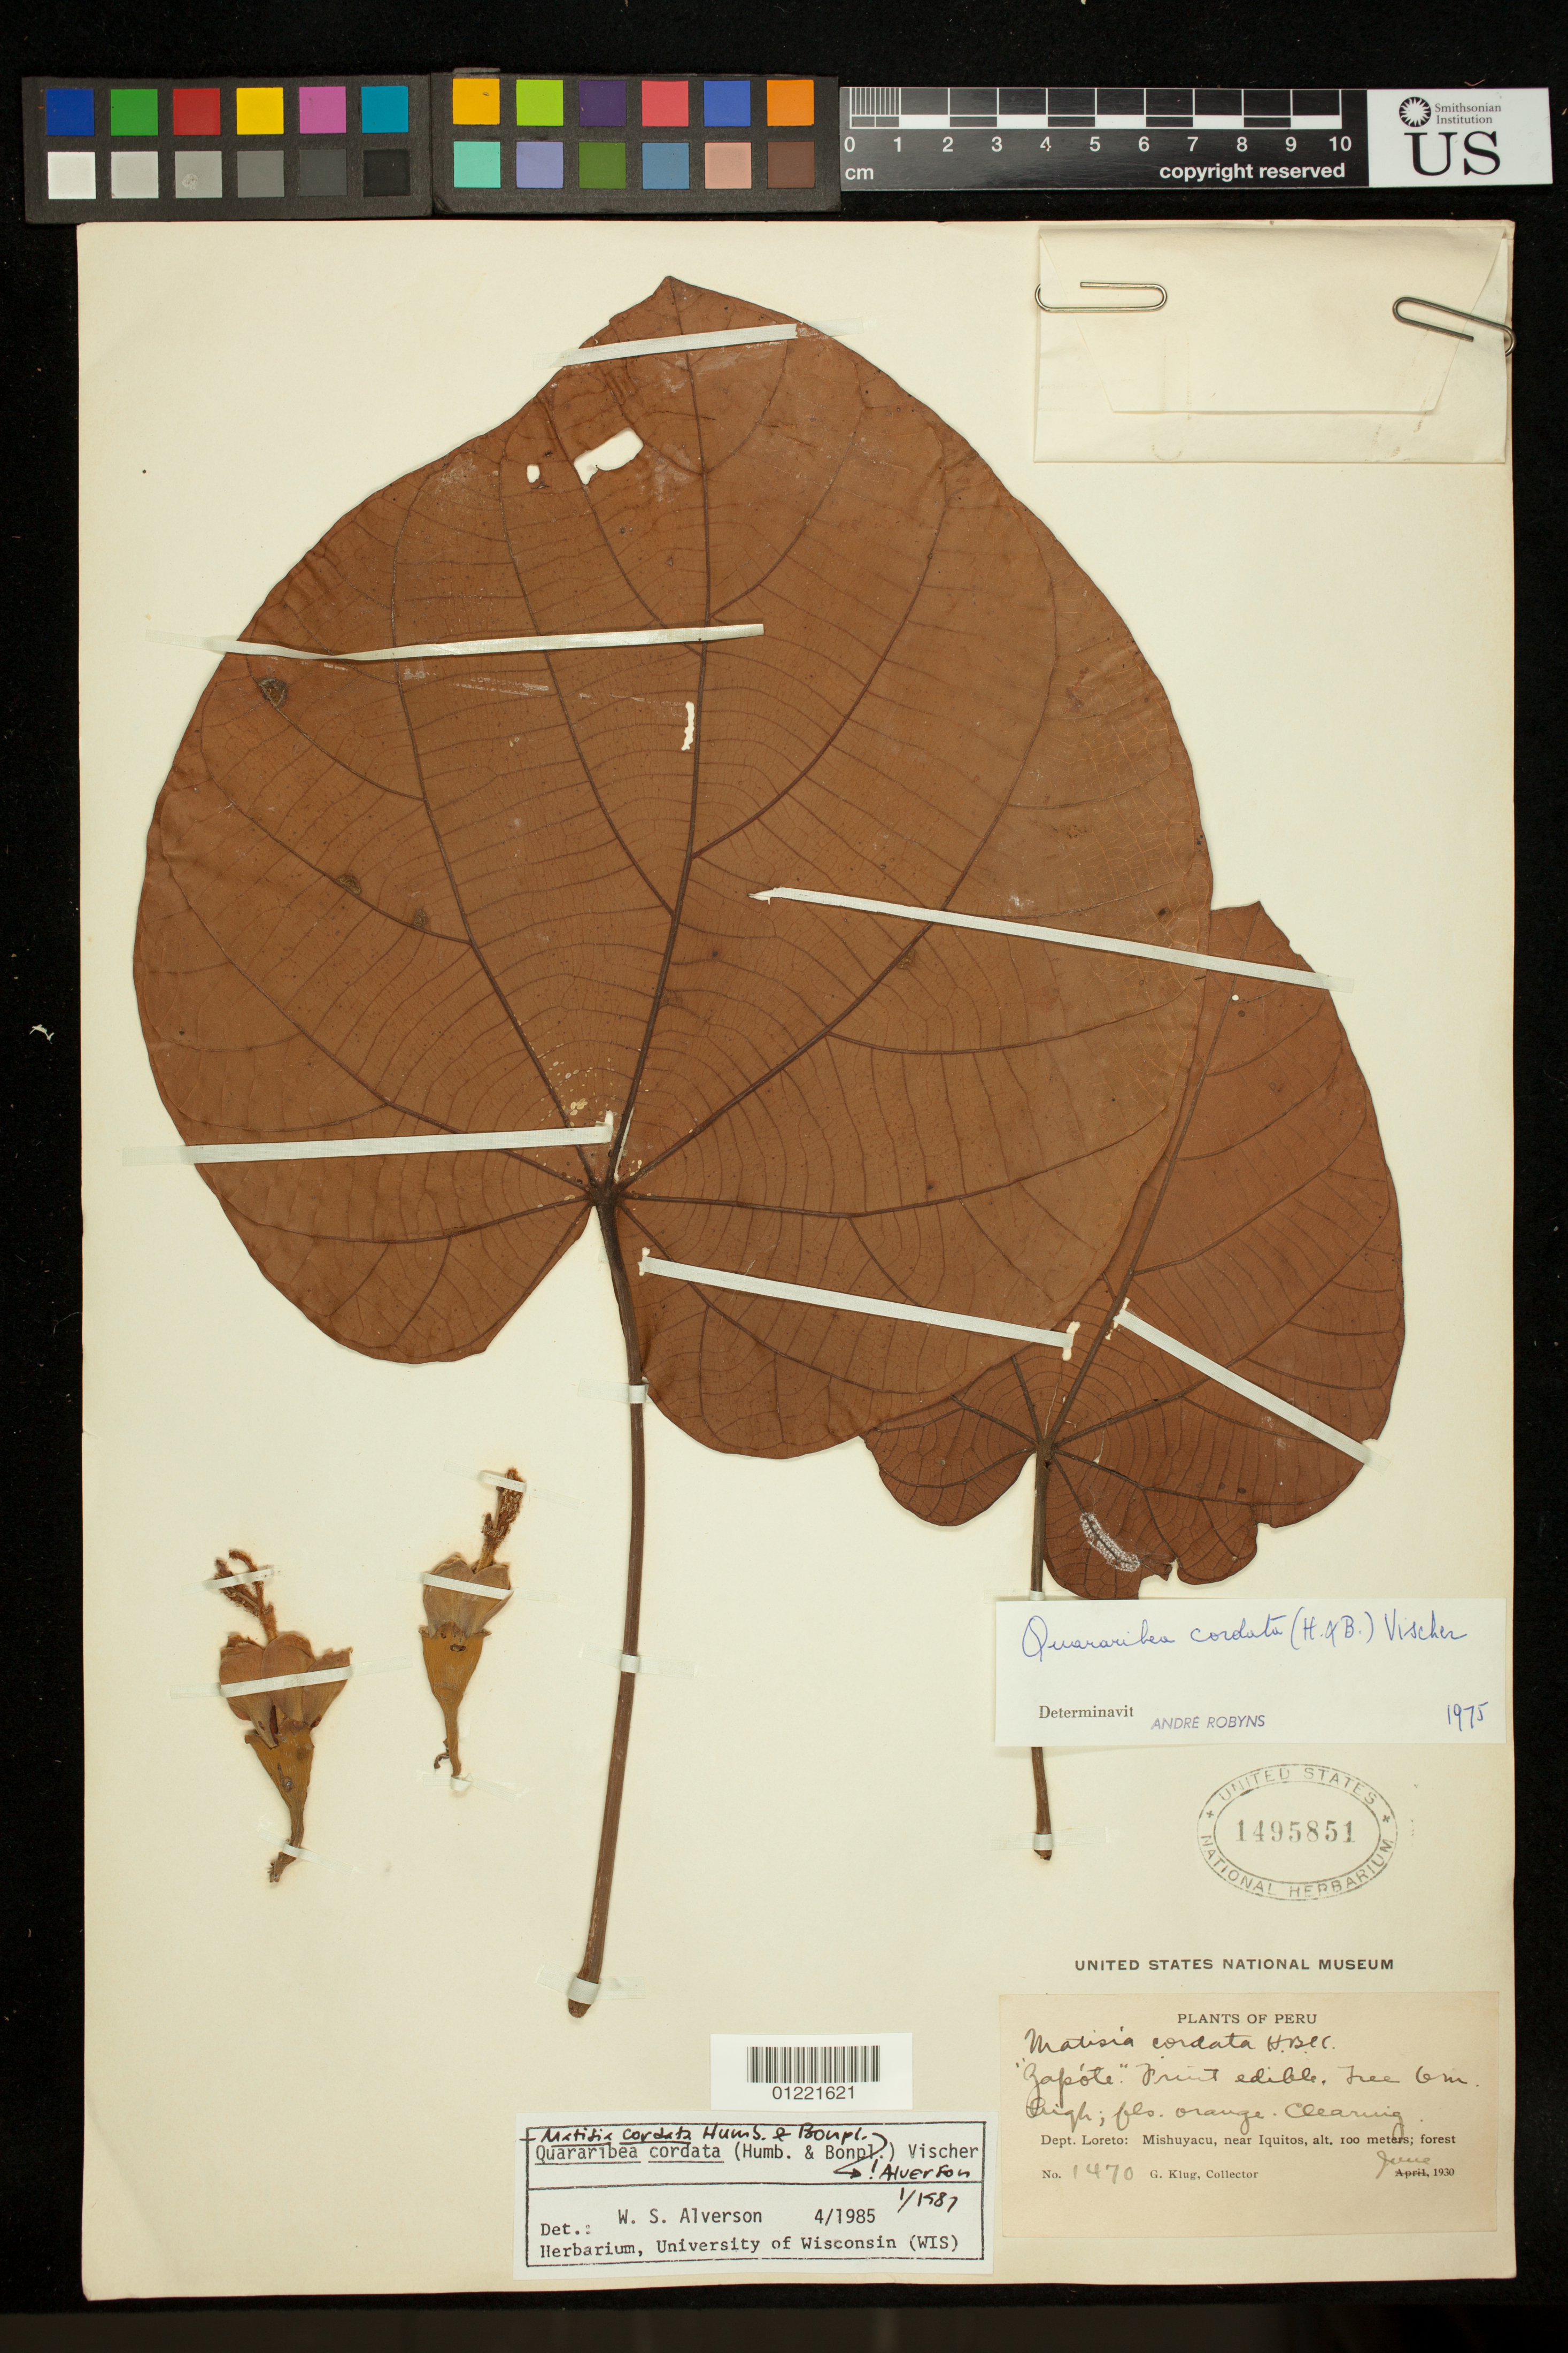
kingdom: Plantae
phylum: Tracheophyta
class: Magnoliopsida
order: Malvales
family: Malvaceae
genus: Matisia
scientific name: Matisia cordata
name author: Humb. & Bonpl.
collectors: G. Klug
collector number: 1470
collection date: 1930-06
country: Peru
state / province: Loreto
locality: Mishuyacu, near Iquitos.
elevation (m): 100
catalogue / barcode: US 1495851